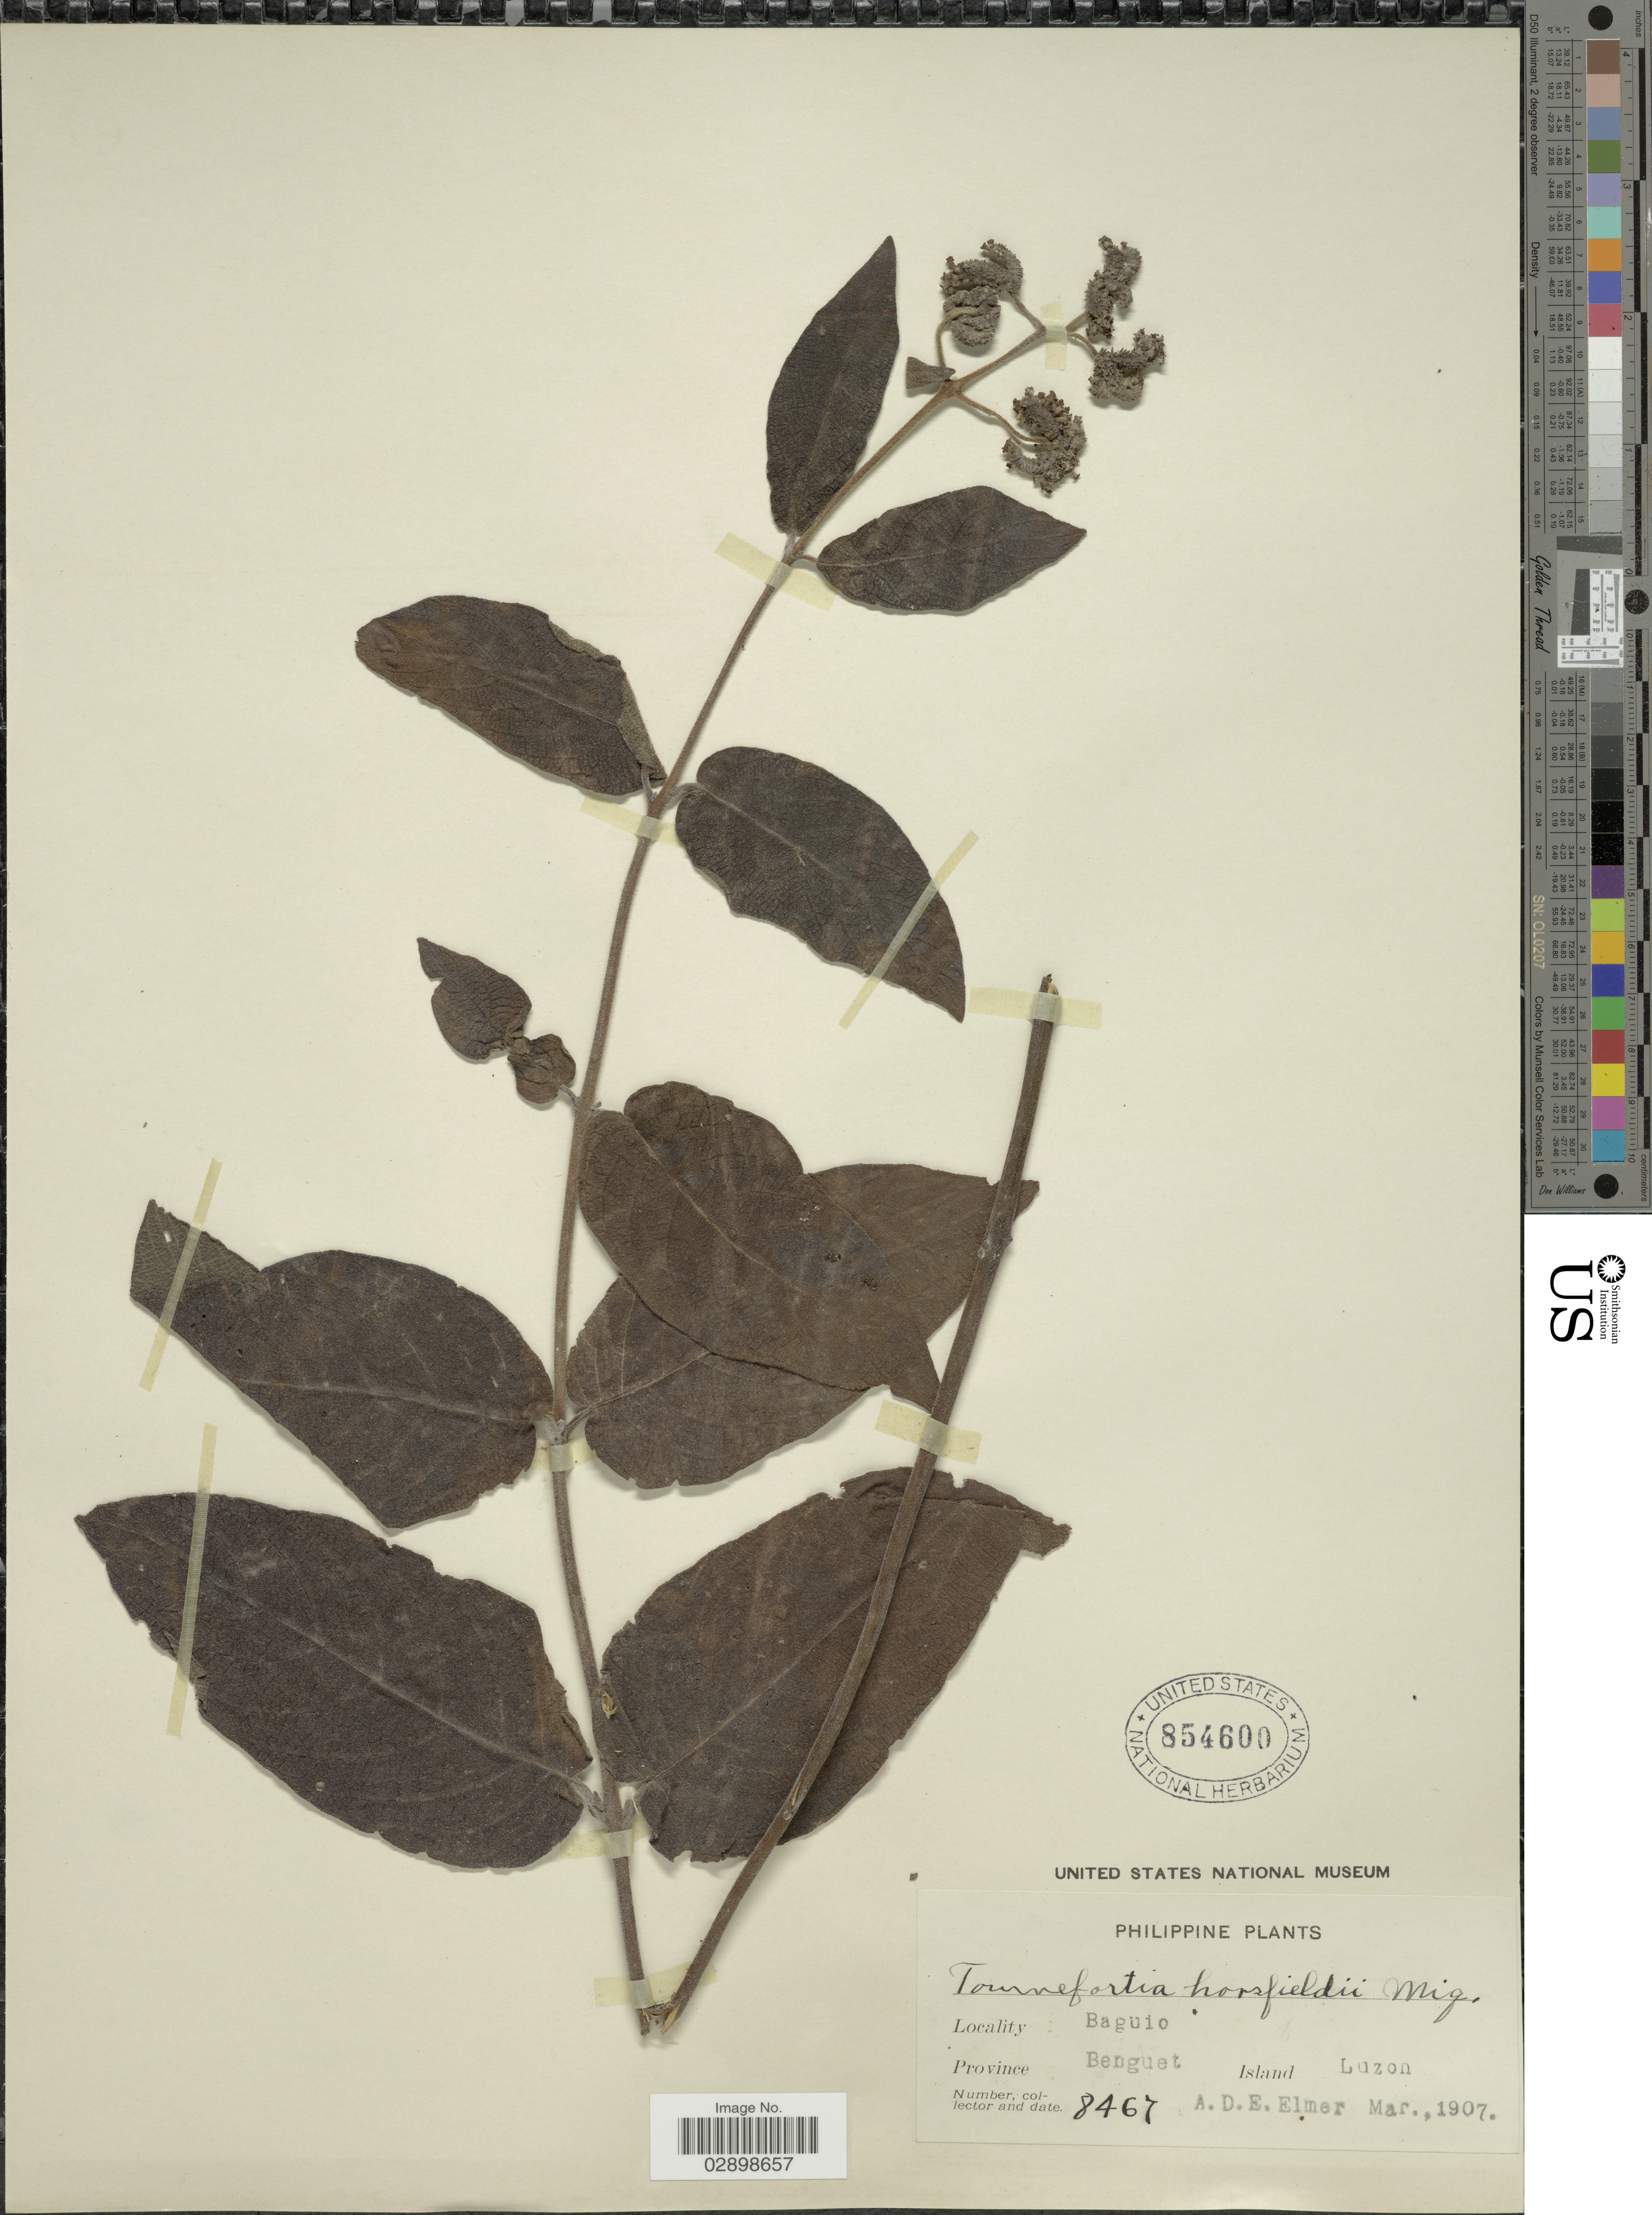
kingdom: Plantae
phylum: Tracheophyta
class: Magnoliopsida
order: Boraginales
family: Heliotropiaceae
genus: Tournefortia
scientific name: Tournefortia horsfieldii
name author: Miq.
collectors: A. D. E. Elmer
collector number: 8467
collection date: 1907-03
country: Philippines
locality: Baguio. Province Benguet. Island Luzon.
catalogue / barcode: US 854600